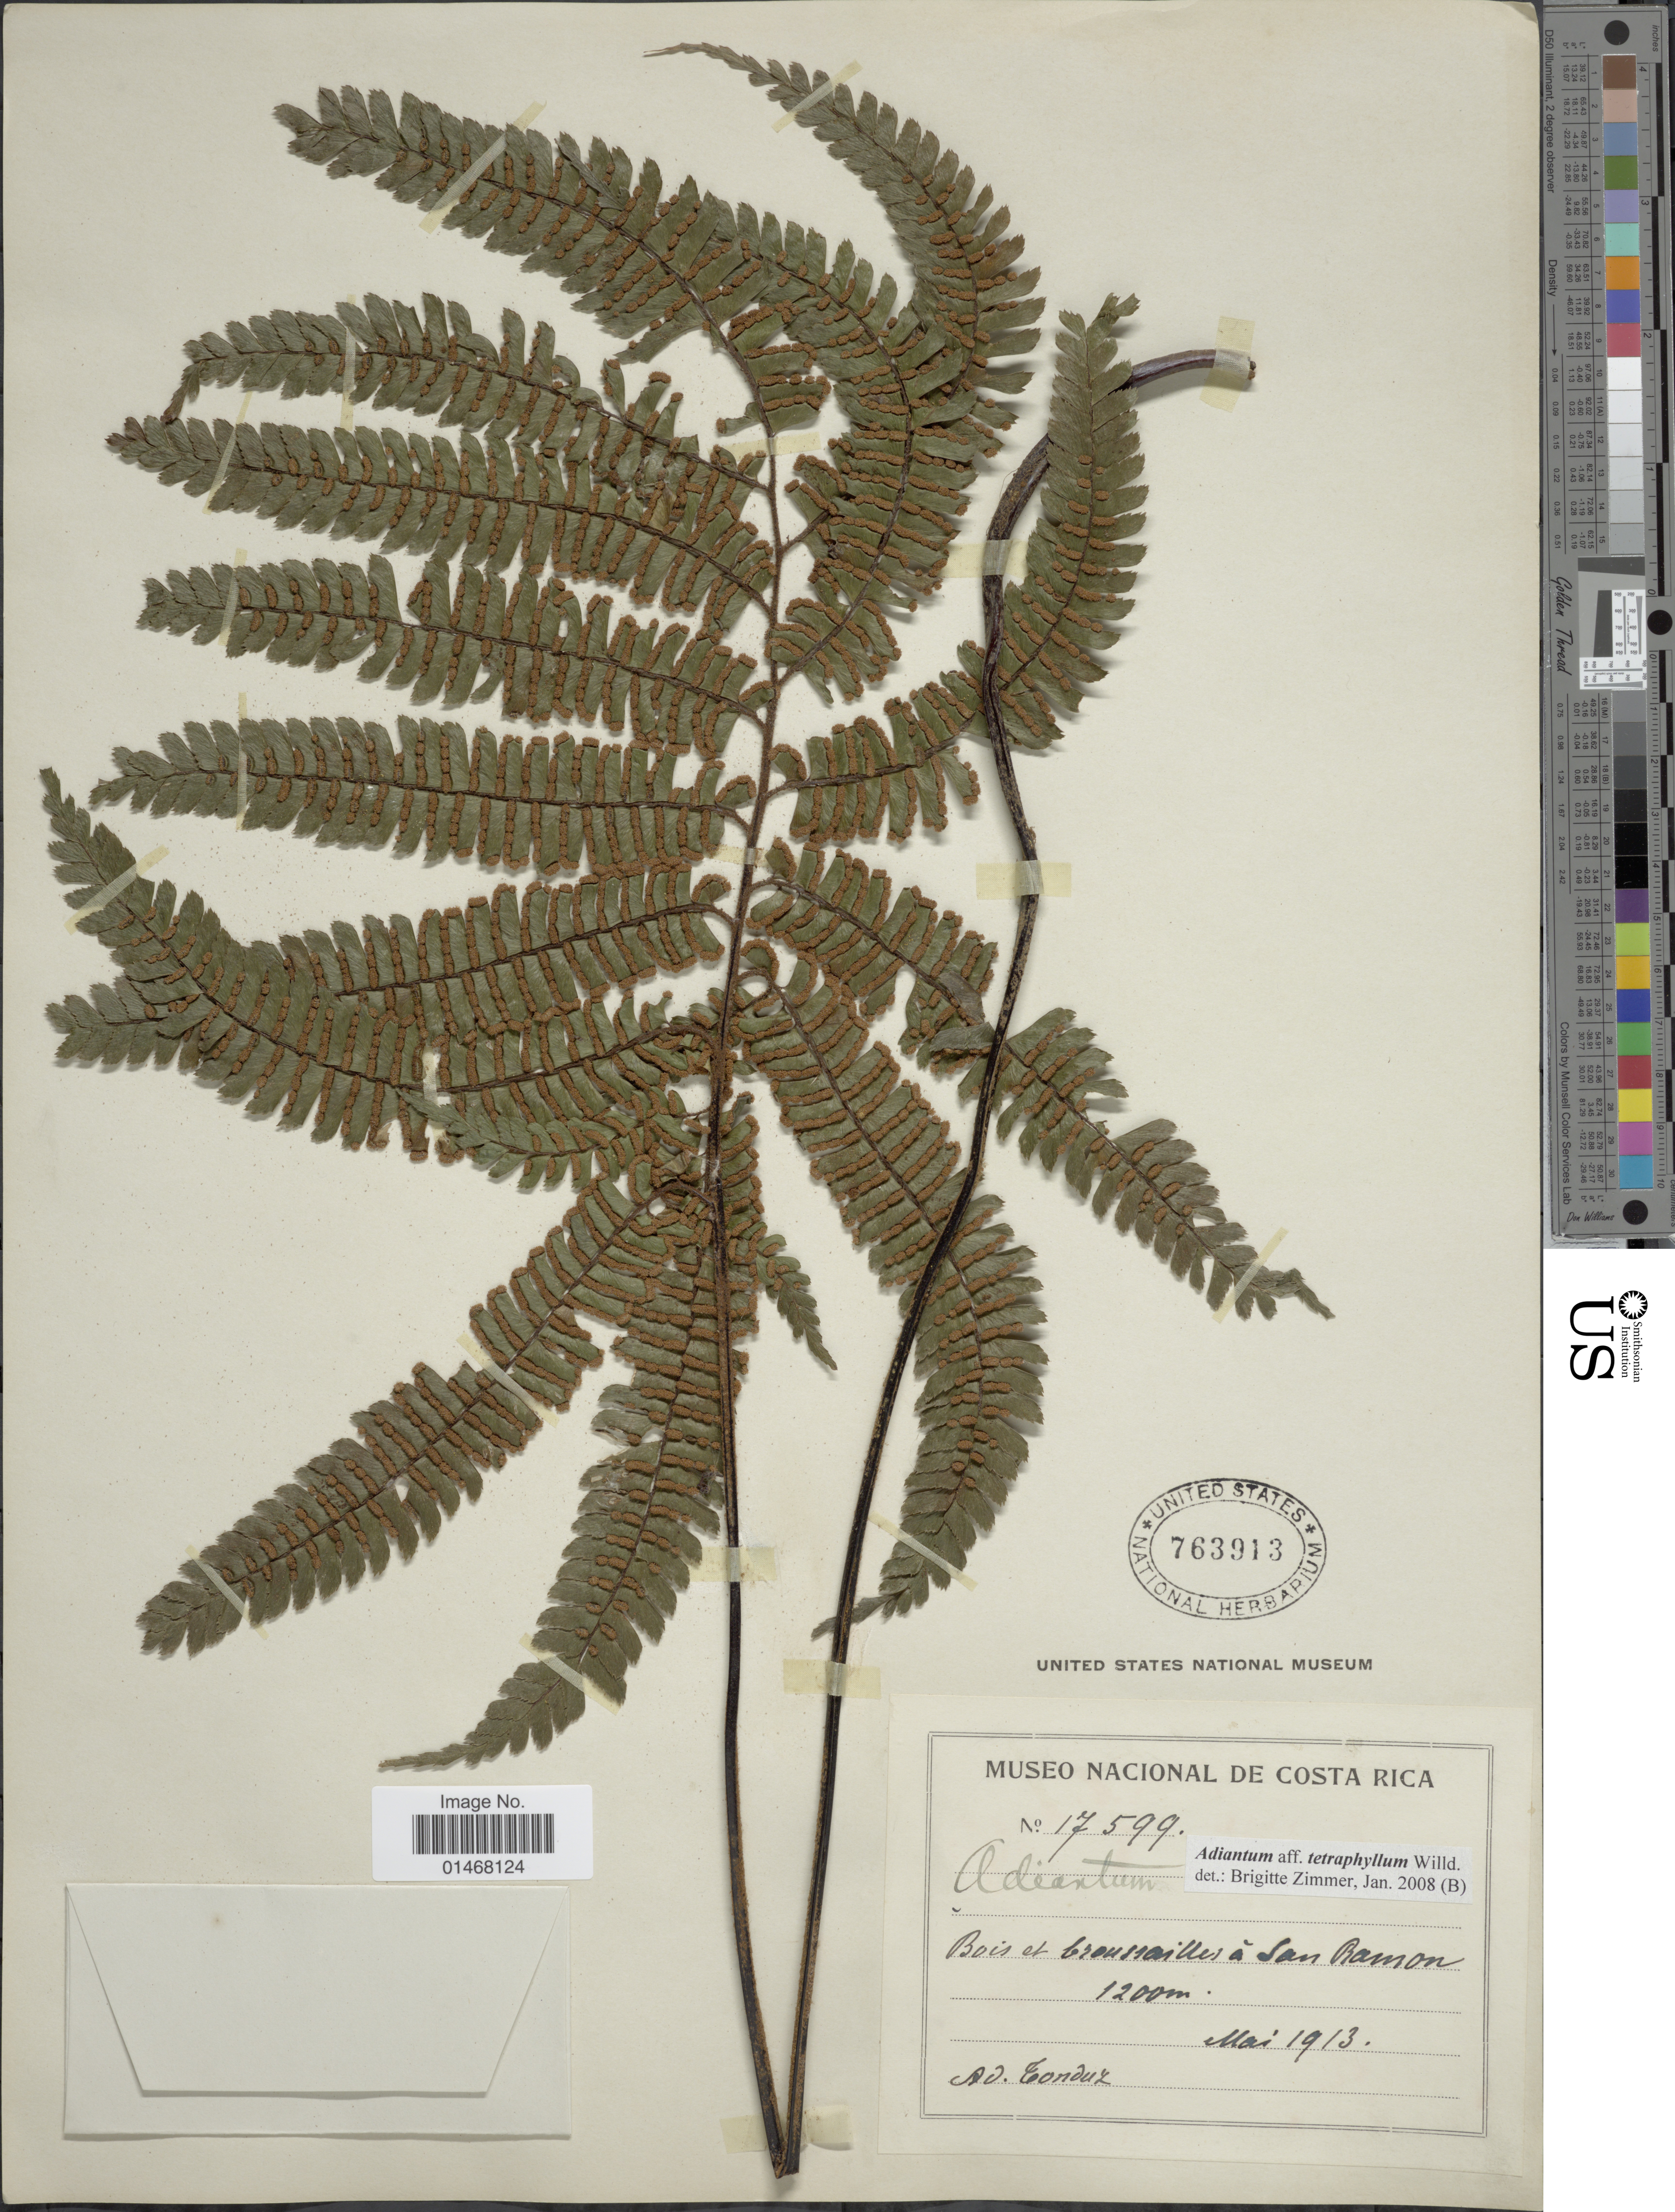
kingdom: Plantae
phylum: Tracheophyta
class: Polypodiopsida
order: Polypodiales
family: Pteridaceae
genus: Adiantum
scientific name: Adiantum tetraphyllum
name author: Humb. & Bonpl. ex Willd.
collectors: A. Tonduz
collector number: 17599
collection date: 1913-05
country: Costa Rica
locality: Bois et broussailles á San Ramon.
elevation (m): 1200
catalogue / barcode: US 763913